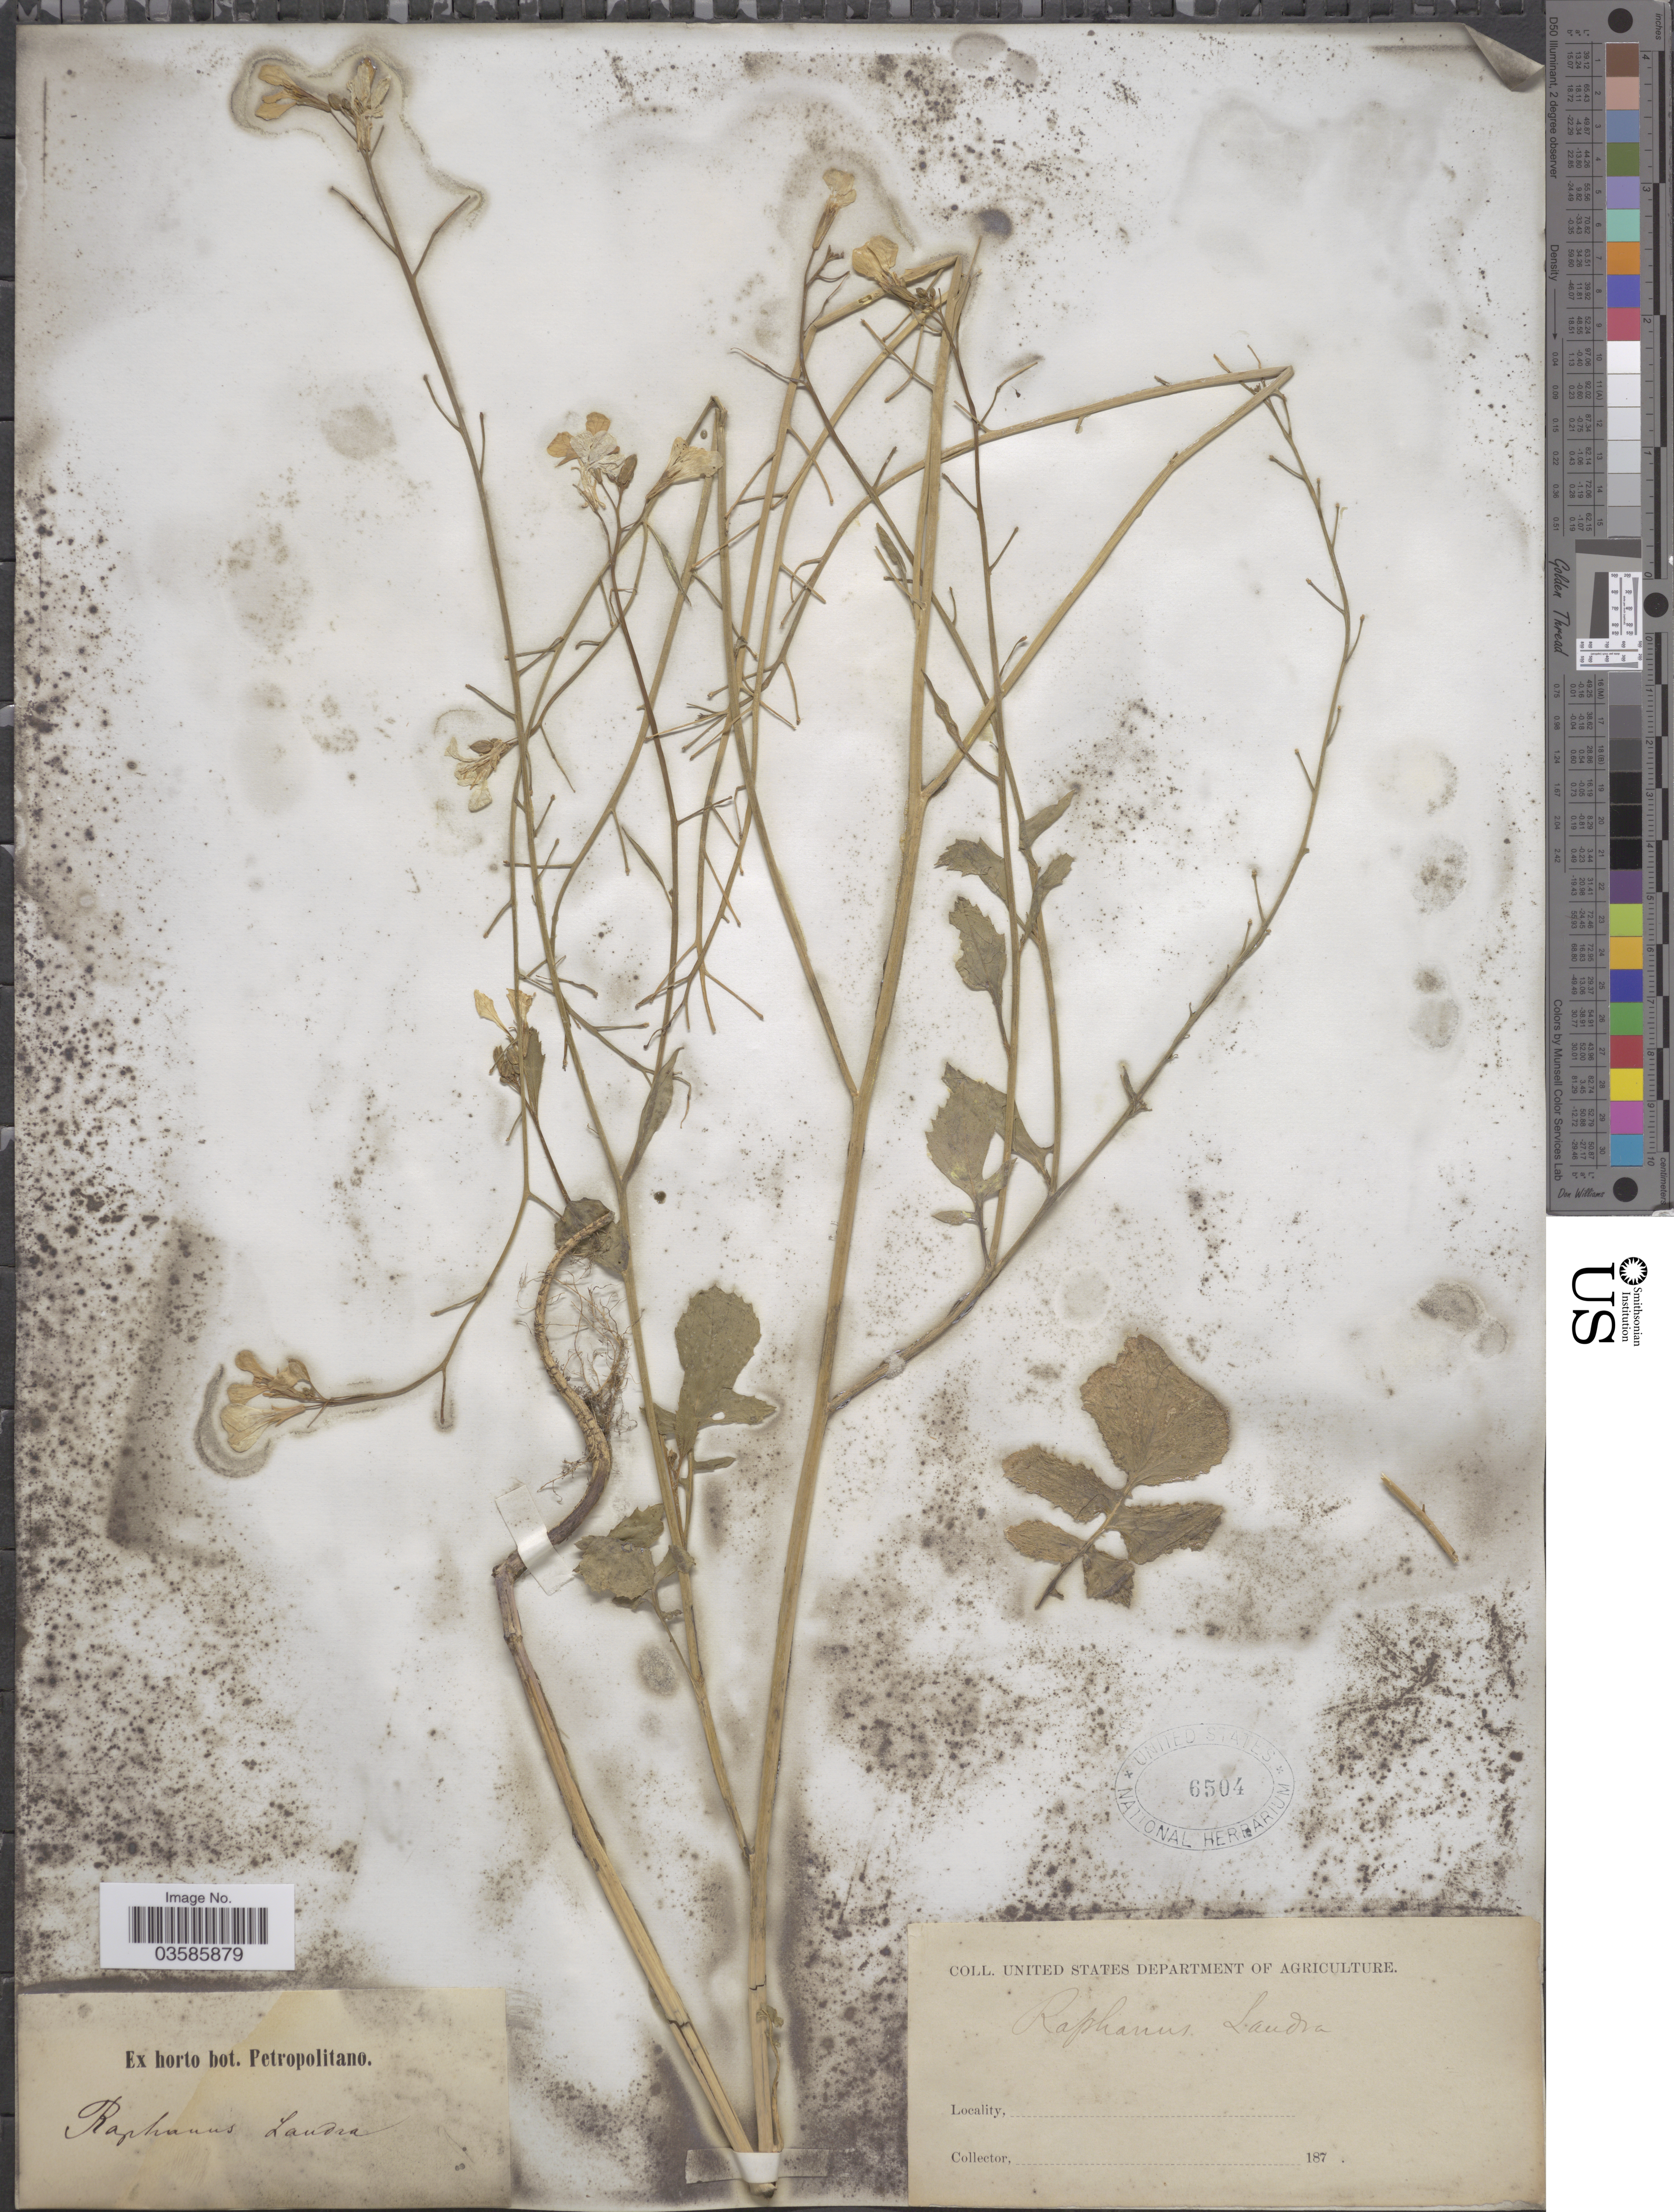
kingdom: Plantae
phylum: Tracheophyta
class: Magnoliopsida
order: Brassicales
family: Brassicaceae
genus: Raphanus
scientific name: Raphanus landra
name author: Moretti ex DC.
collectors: ex Horto Bot. Petropolitano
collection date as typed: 187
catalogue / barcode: US 6504